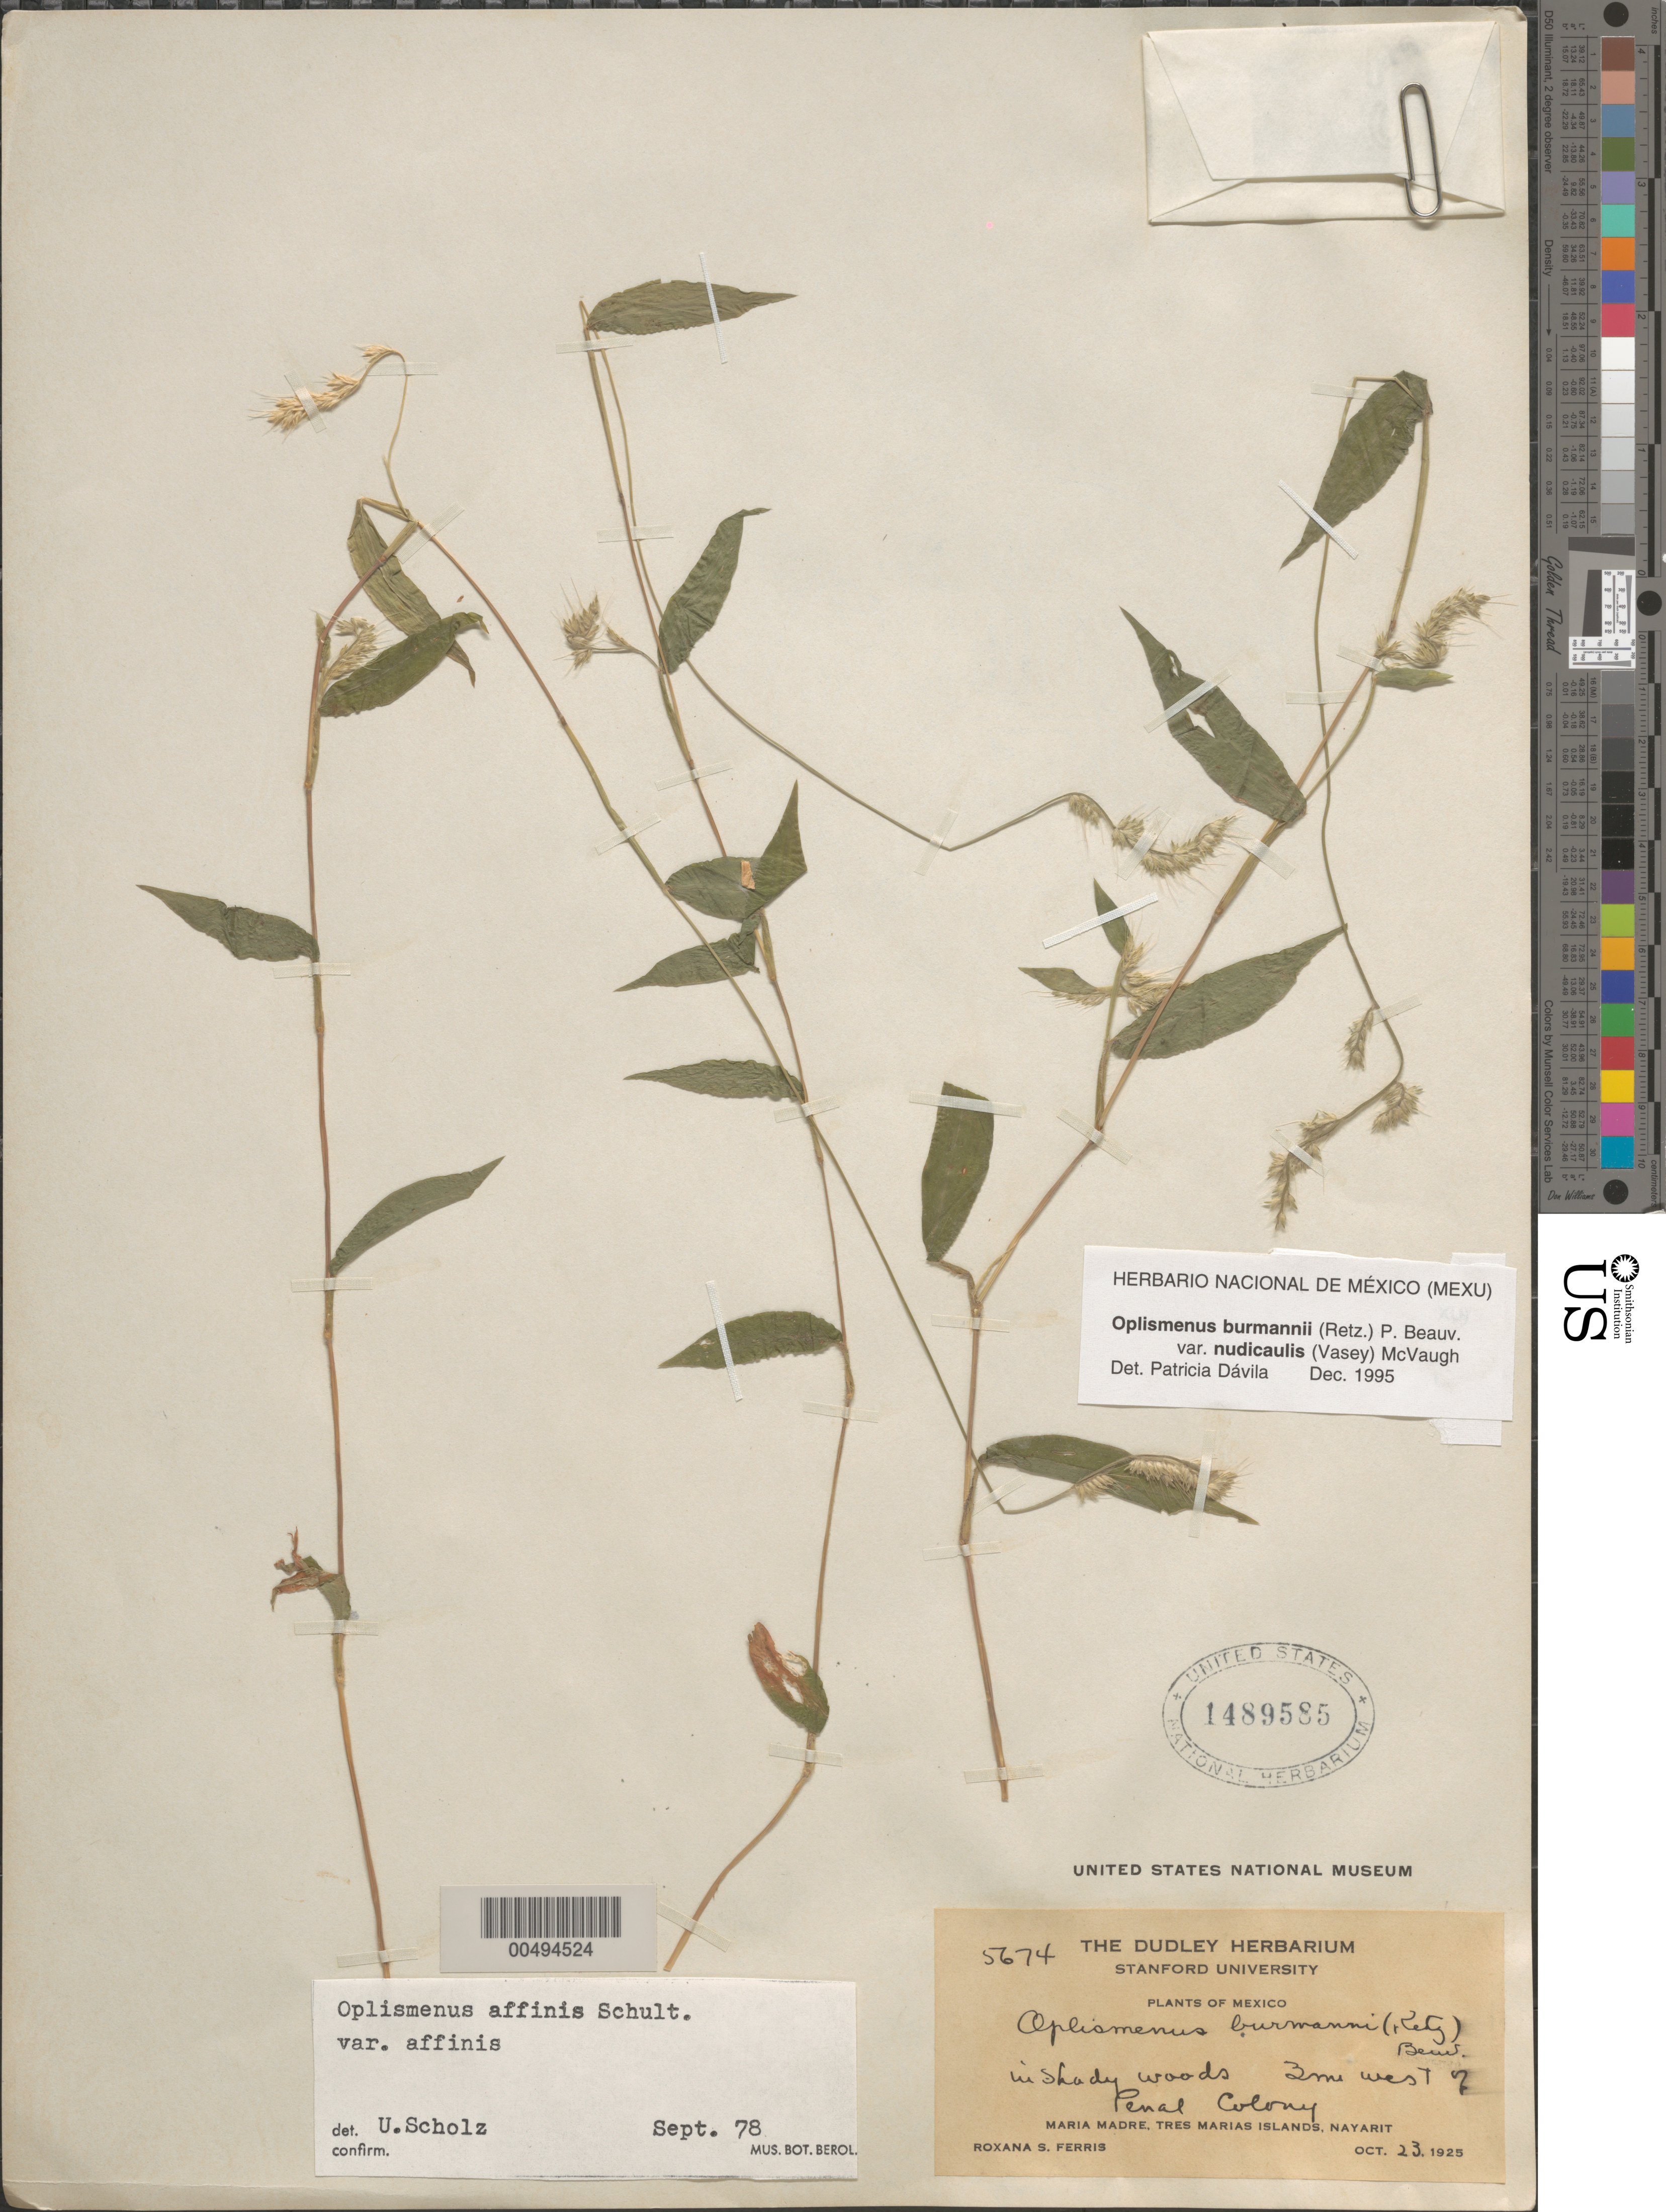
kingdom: Plantae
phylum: Tracheophyta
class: Liliopsida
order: Poales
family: Poaceae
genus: Oplismenus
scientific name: Oplismenus burmannii var. nudicaulis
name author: (Vasey) McVaugh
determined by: Dávila, P. D.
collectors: R. S. Ferris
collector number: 5674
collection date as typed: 23 Oct 1925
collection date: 1925-10-23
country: Mexico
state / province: Nayarit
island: Maria Madre I.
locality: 3 mi W of Penal Colony, Maria Madre, Tres Maria Islands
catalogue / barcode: US 1489585